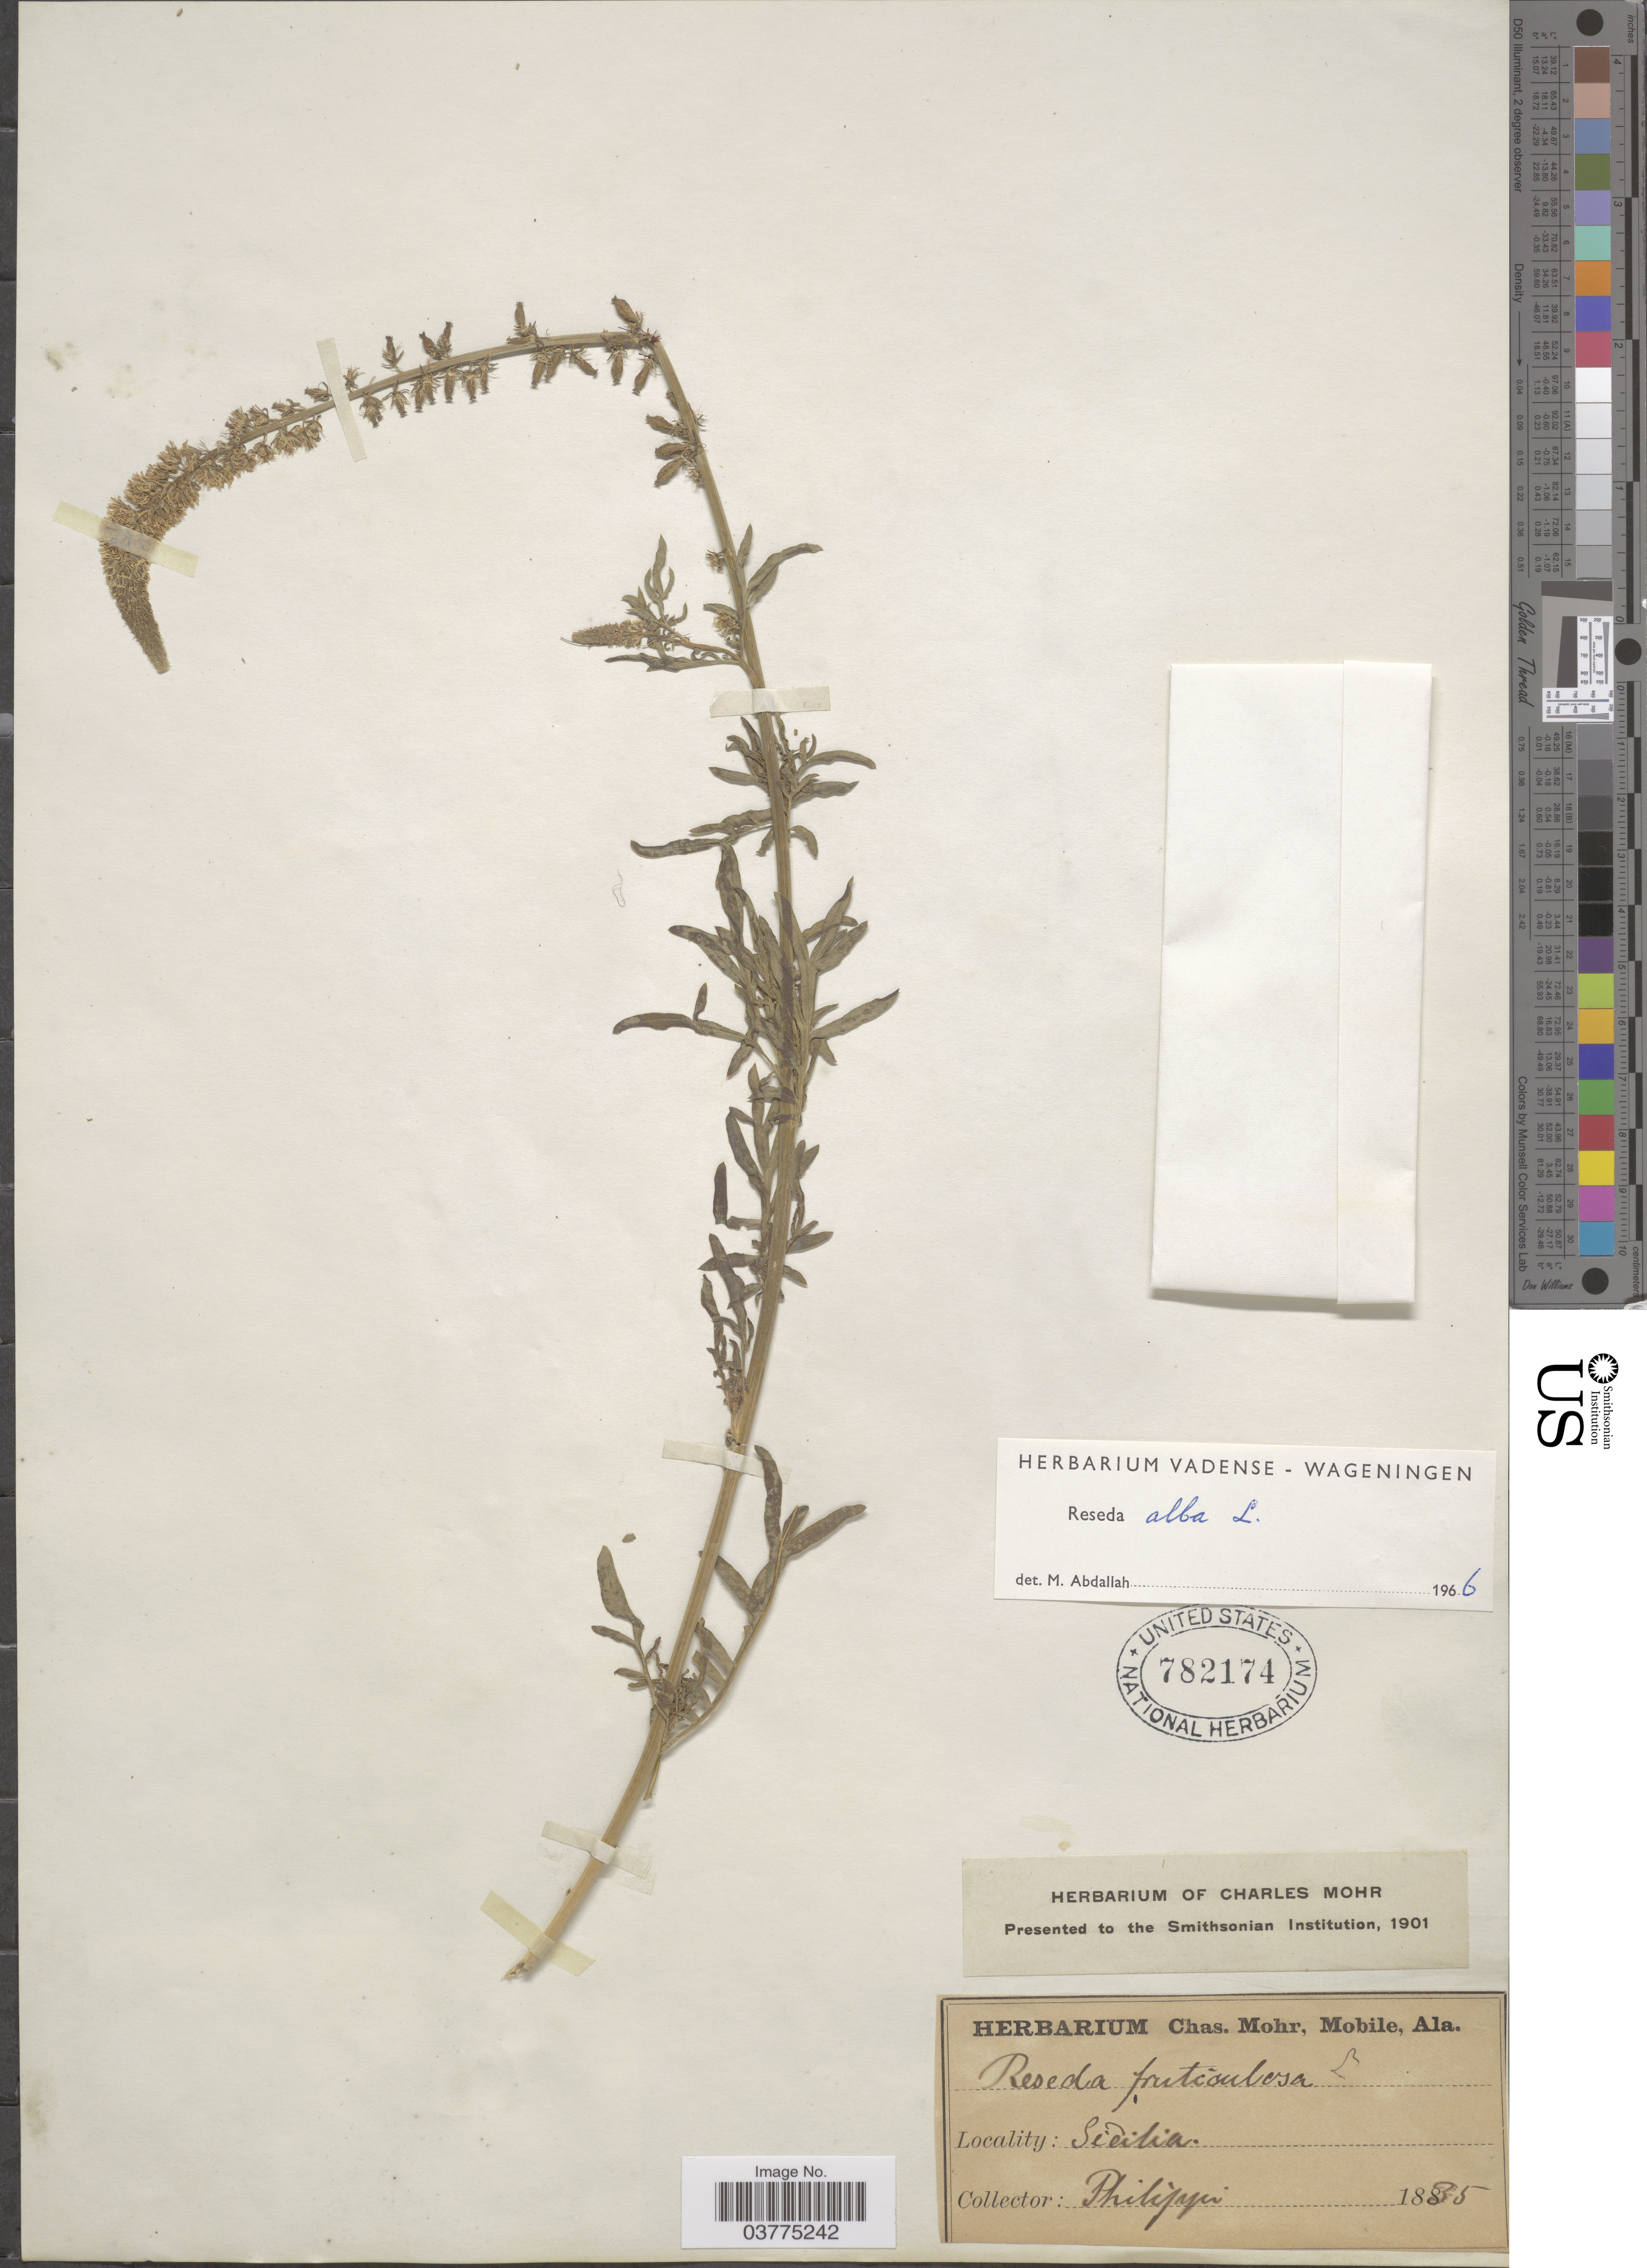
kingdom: Plantae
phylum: Tracheophyta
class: Magnoliopsida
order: Brassicales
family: Resedaceae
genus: Reseda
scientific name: Reseda alba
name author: L.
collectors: Philippi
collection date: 1835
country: Italy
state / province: Siciliana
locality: Sicilia.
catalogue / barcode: US 782174